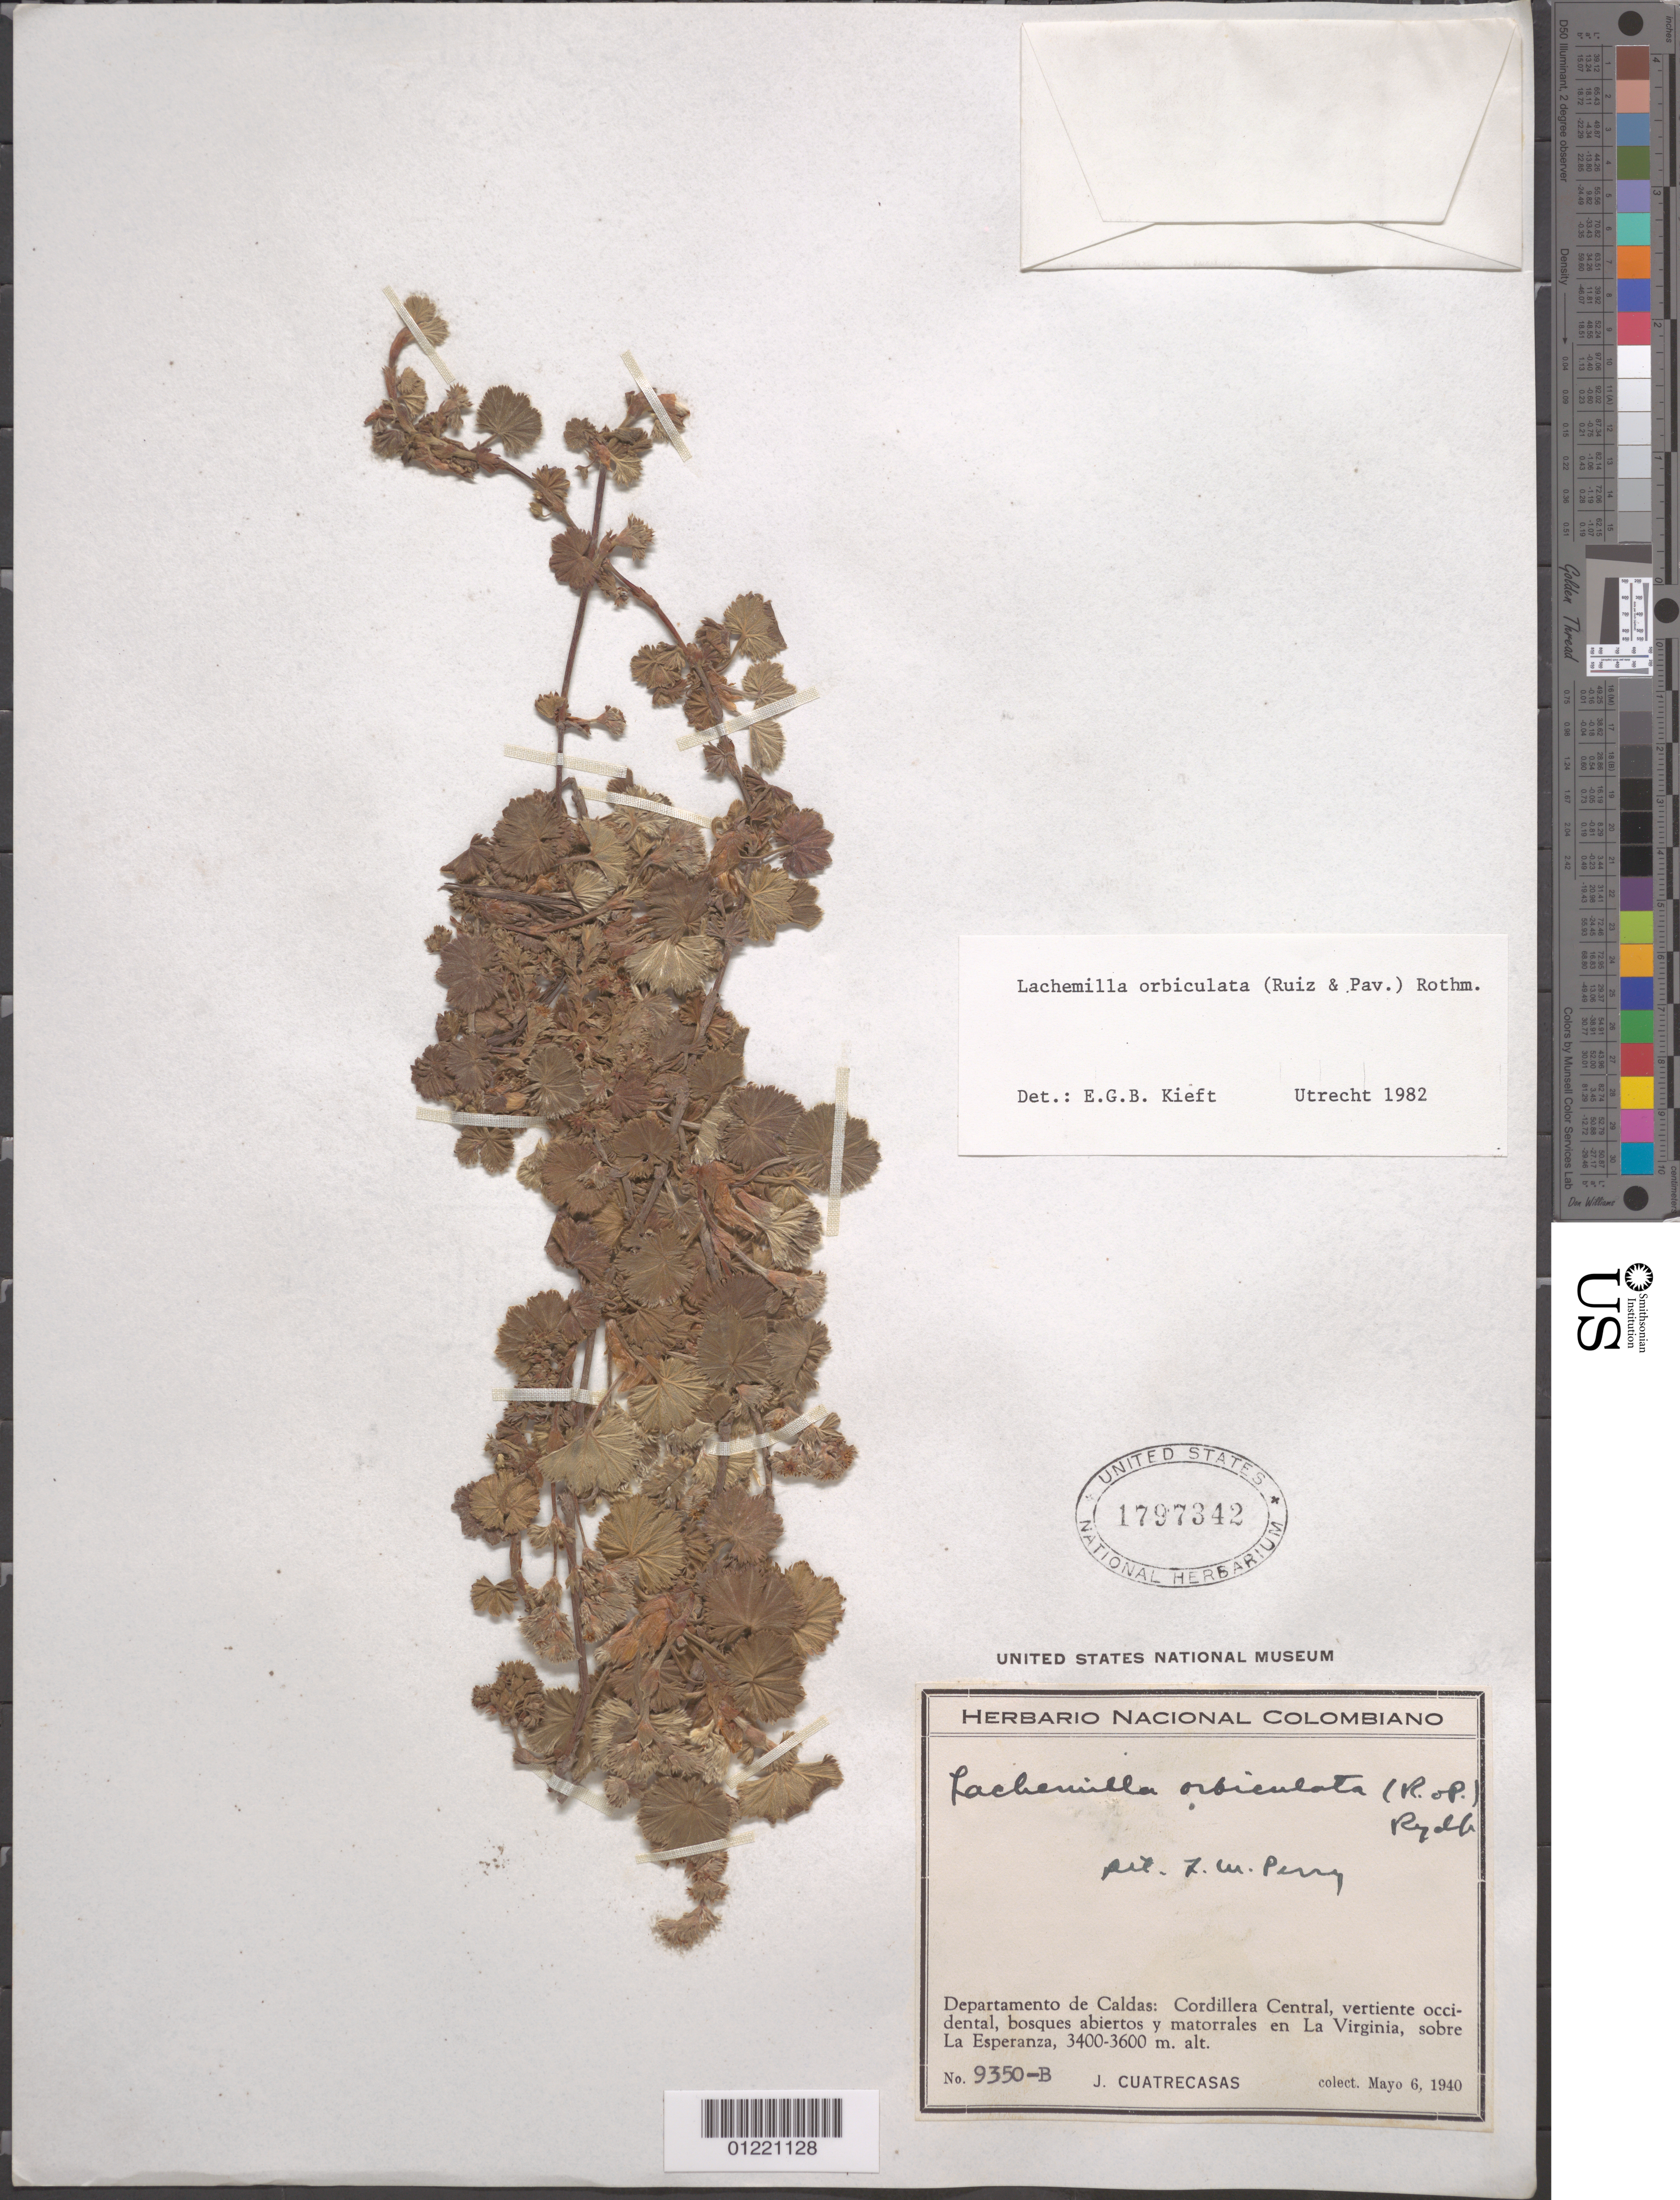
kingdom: Plantae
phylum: Tracheophyta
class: Magnoliopsida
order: Rosales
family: Rosaceae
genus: Lachemilla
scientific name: Lachemilla orbiculata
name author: (Ruiz & Pav.) Rydb.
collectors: J. Cuatrecasas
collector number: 9350B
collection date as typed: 06 May 1940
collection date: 1940-05-06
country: Colombia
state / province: Caldas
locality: Cordillera Central, vertiente occidental, en La Virginia Sobre La Esperanza.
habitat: bosques abiertos y matorrales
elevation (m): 3400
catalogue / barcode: US 1797342